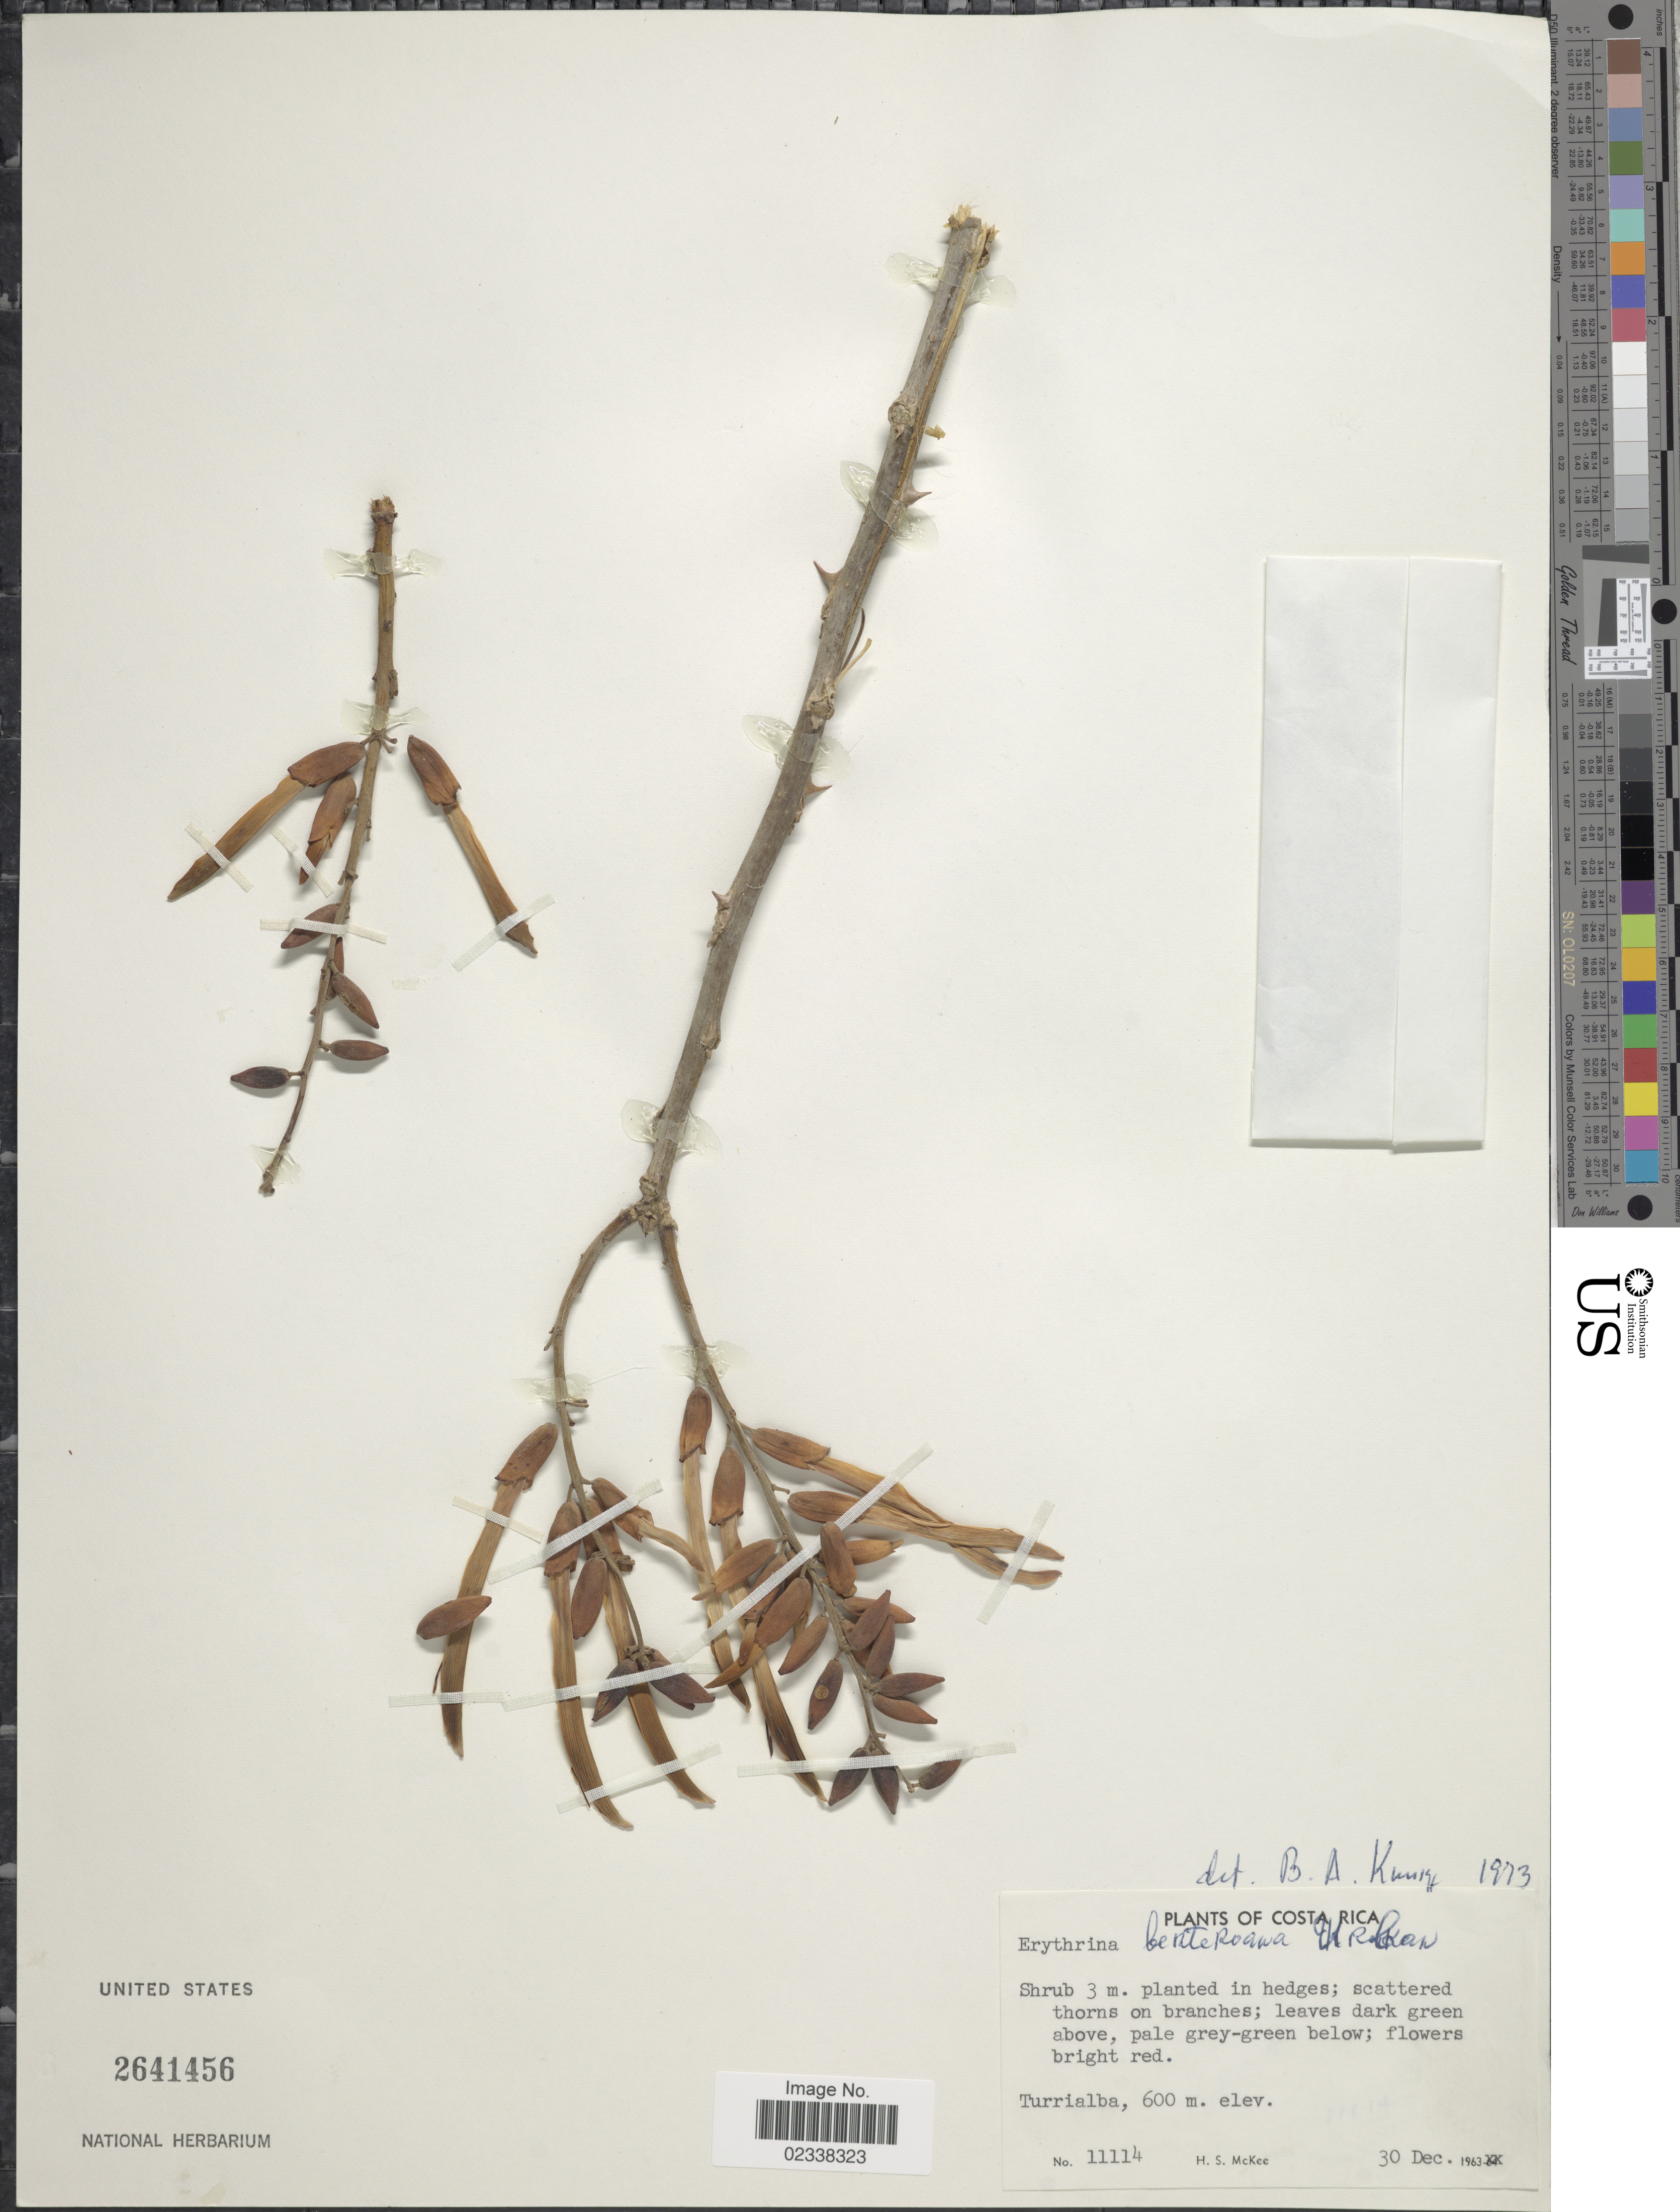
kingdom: Plantae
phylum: Tracheophyta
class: Magnoliopsida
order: Fabales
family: Fabaceae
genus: Erythrina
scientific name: Erythrina berteroana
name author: Urb.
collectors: H. S. McKee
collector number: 11114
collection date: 1963-12-30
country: Costa Rica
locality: Turrialba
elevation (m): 600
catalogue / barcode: US 2641456